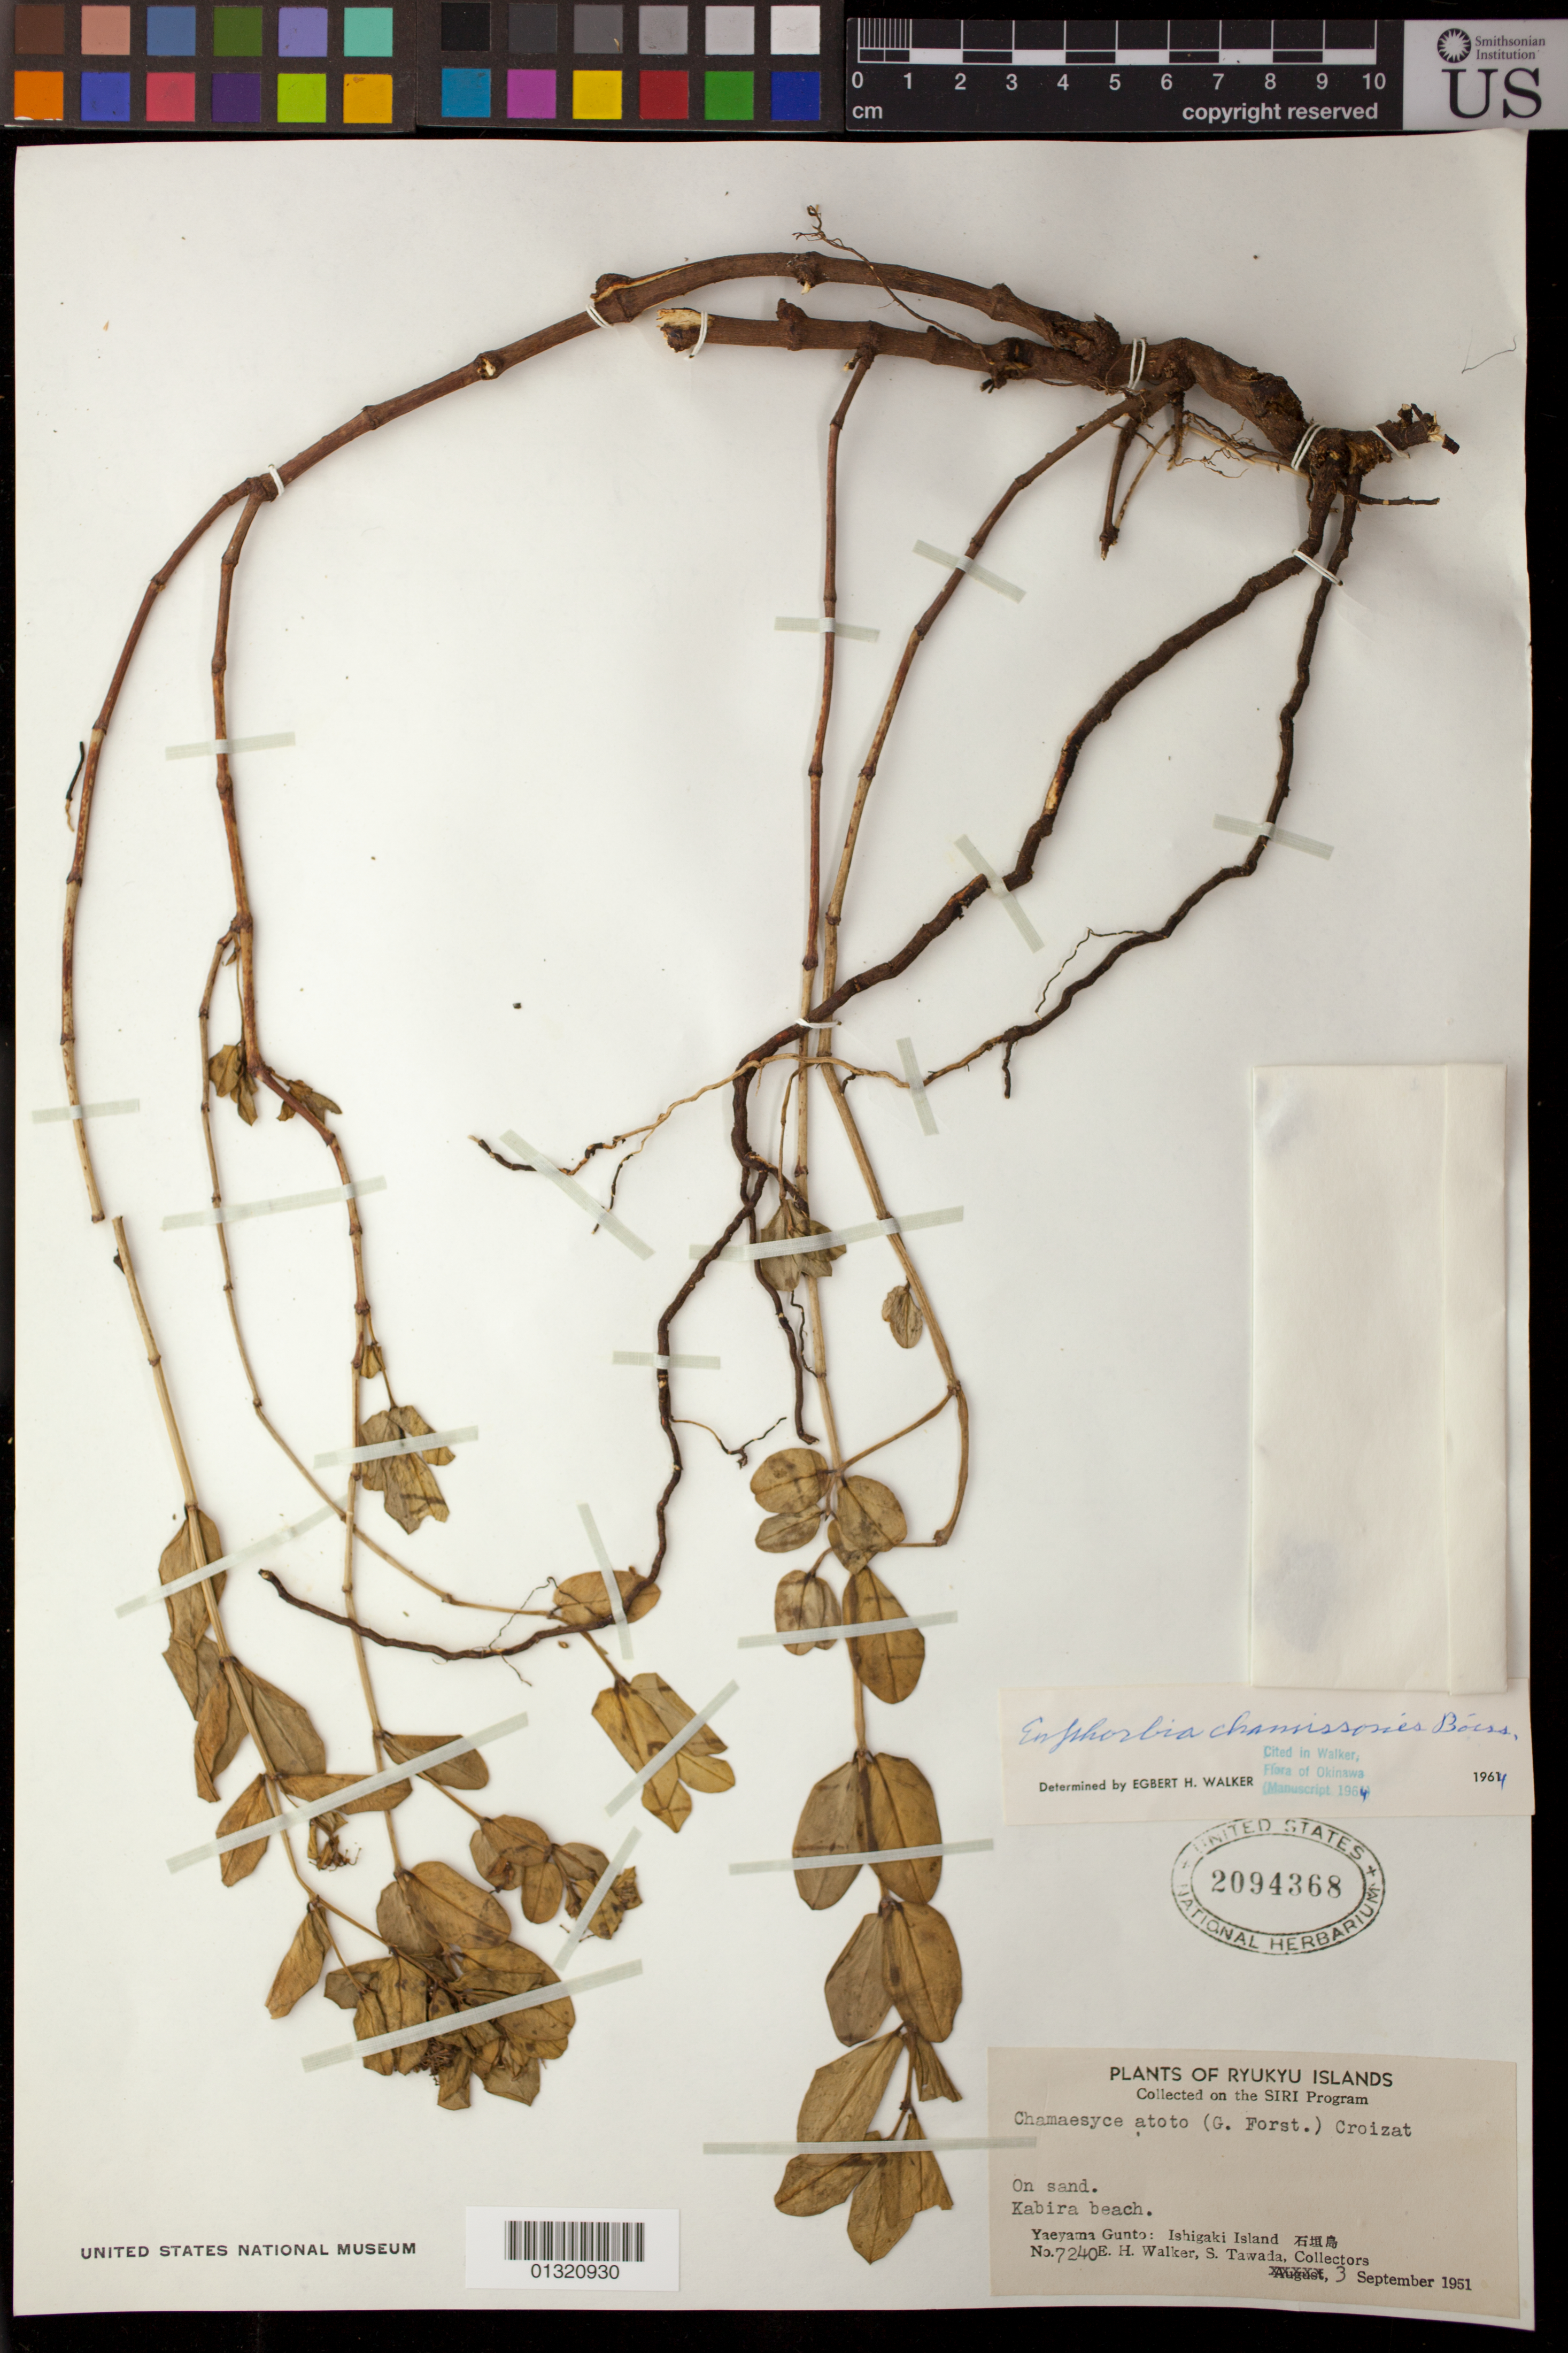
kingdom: Plantae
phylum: Tracheophyta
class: Magnoliopsida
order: Malpighiales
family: Euphorbiaceae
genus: Euphorbia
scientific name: Euphorbia chamissonis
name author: (Klotzsch ex Klotzsch & Garcke) Boiss.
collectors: E. H. Walker & S. Tawada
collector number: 7240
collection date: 1951-09-03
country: Japan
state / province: Okinawa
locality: Kabira beach, Yaeyama Gunto [Yaeyama-rettō]: Ishigaki Island [Ishigaki-jima]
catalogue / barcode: US 2094368